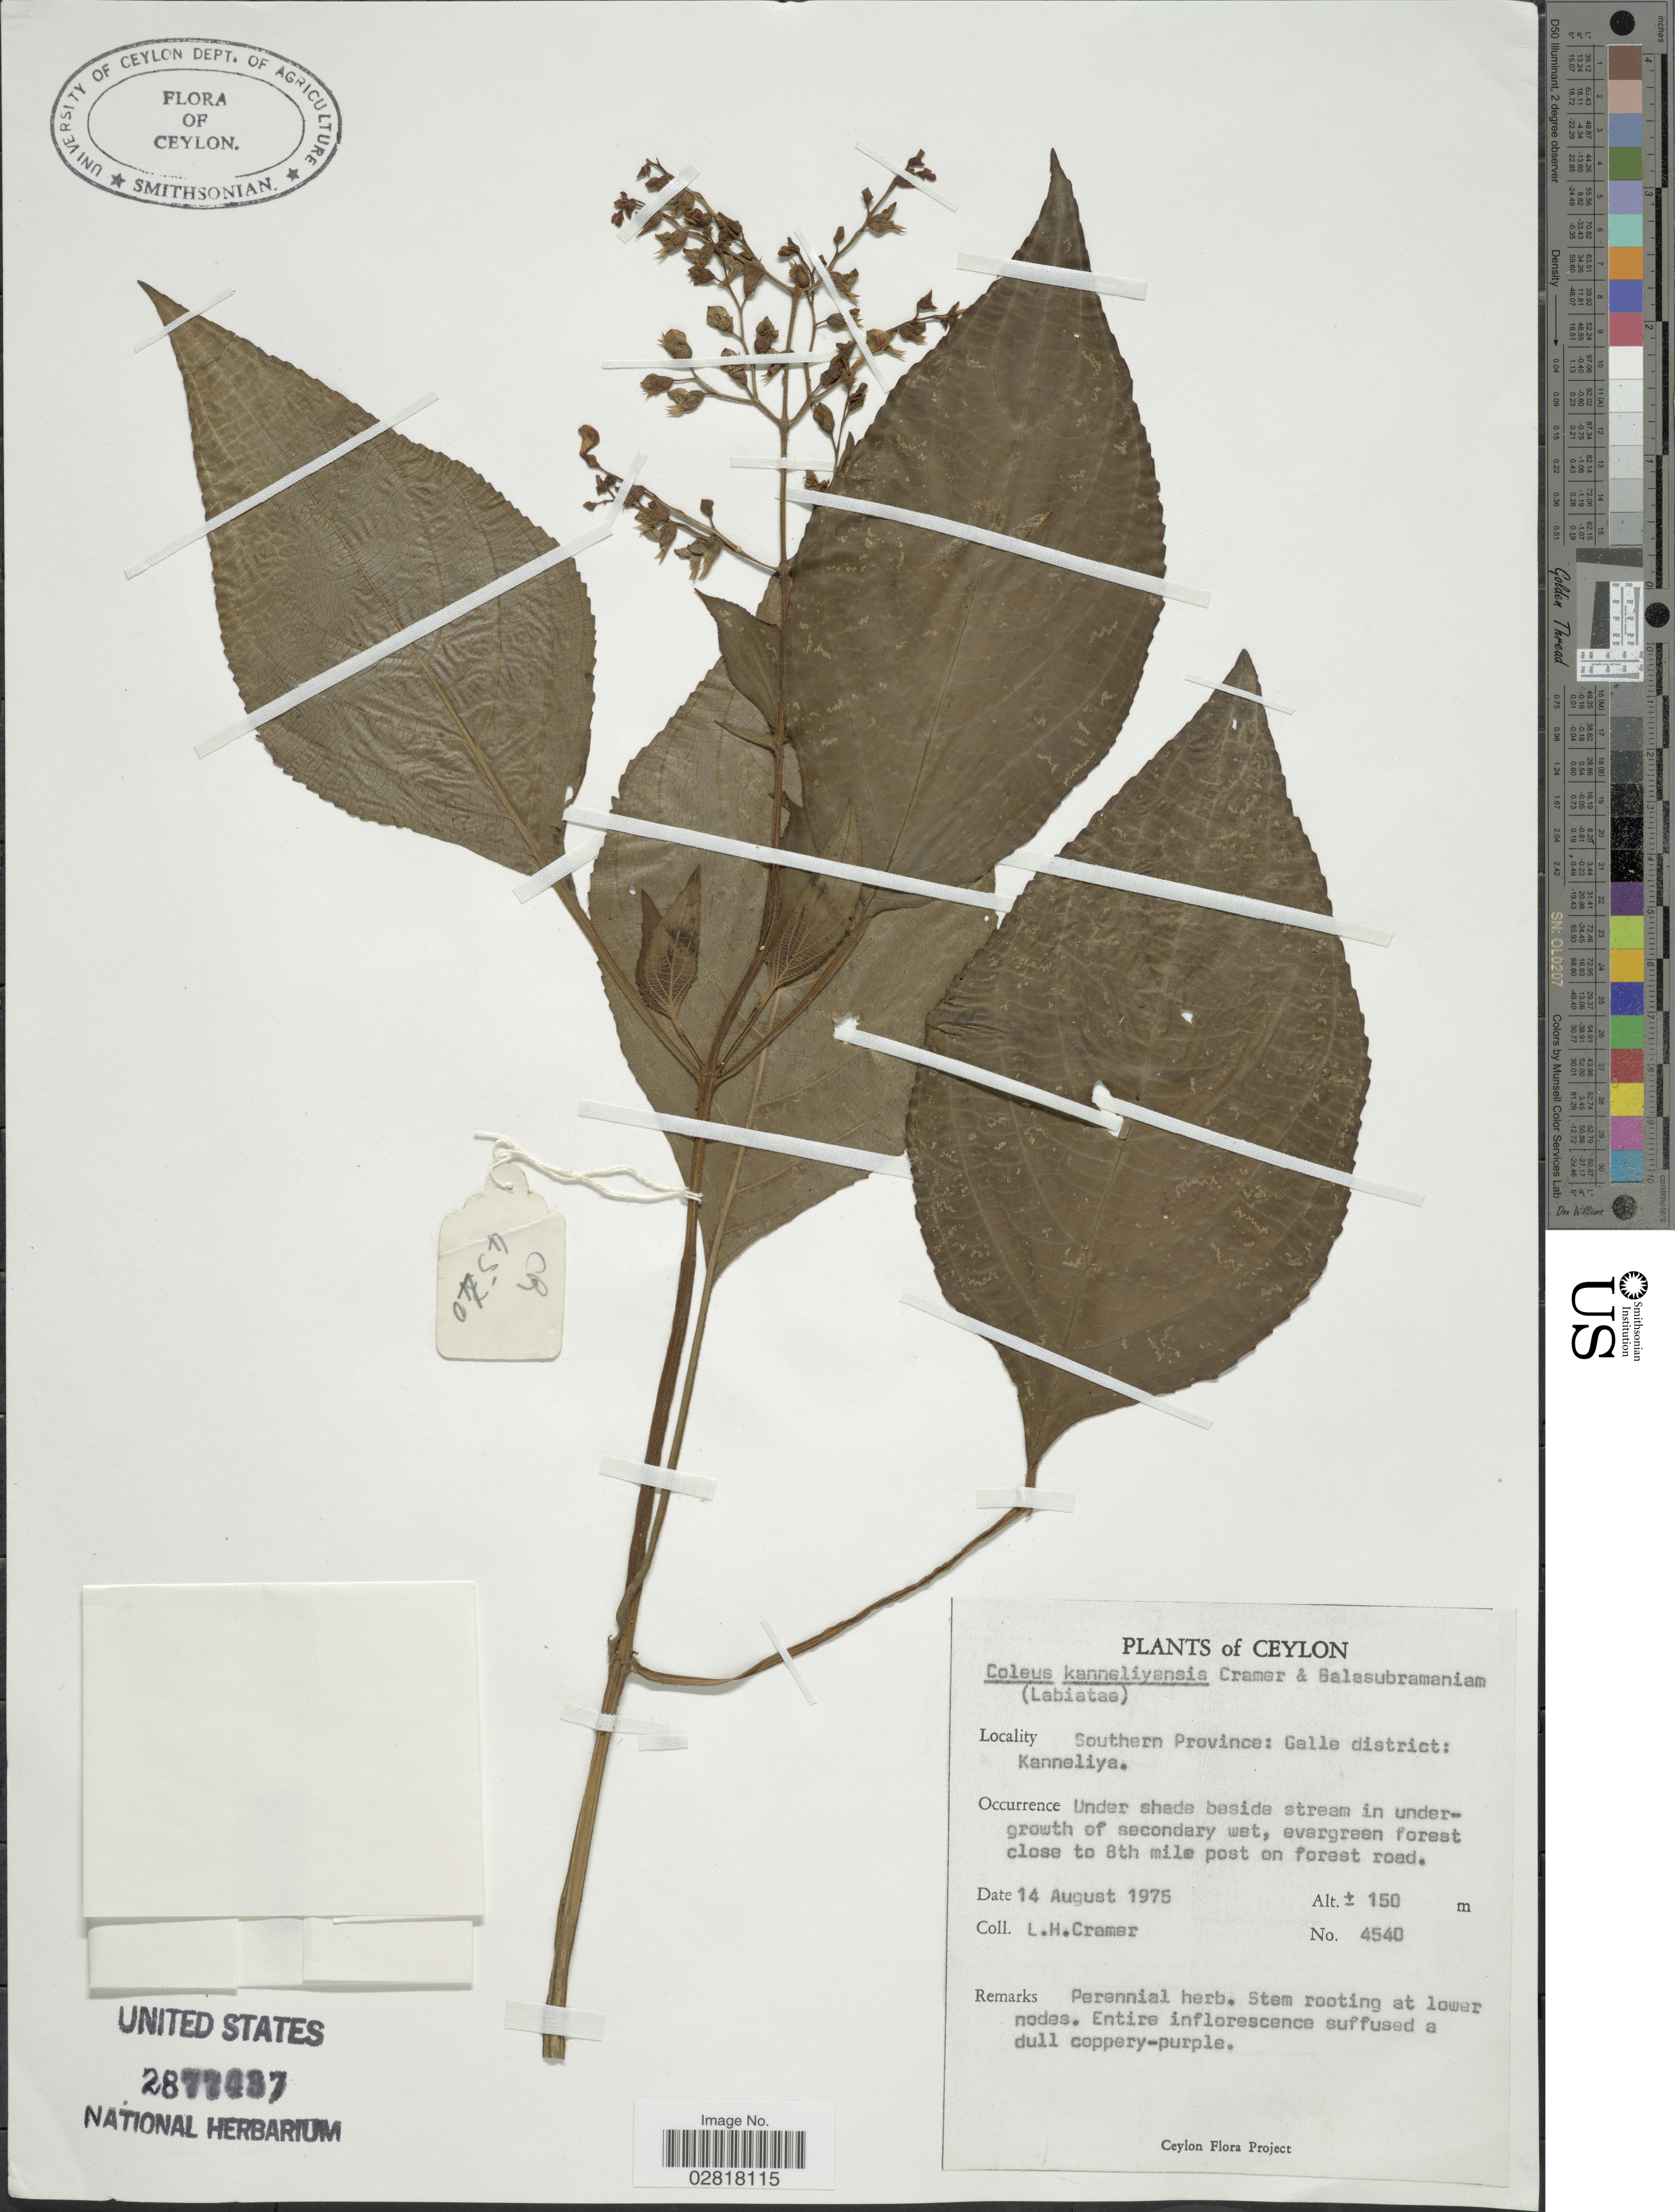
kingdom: Plantae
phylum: Tracheophyta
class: Magnoliopsida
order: Lamiales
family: Lamiaceae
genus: Plectranthus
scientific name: Plectranthus kanneliyensis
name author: (L.H. Cramer & Balas.) R.H. Willemse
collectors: L. H. Cramer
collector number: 4540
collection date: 1975-08-14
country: Sri Lanka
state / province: Southern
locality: Ceylon, Galle district: Kanneliya, close to 8th mile post on forest road.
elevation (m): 150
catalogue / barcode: US 2877437